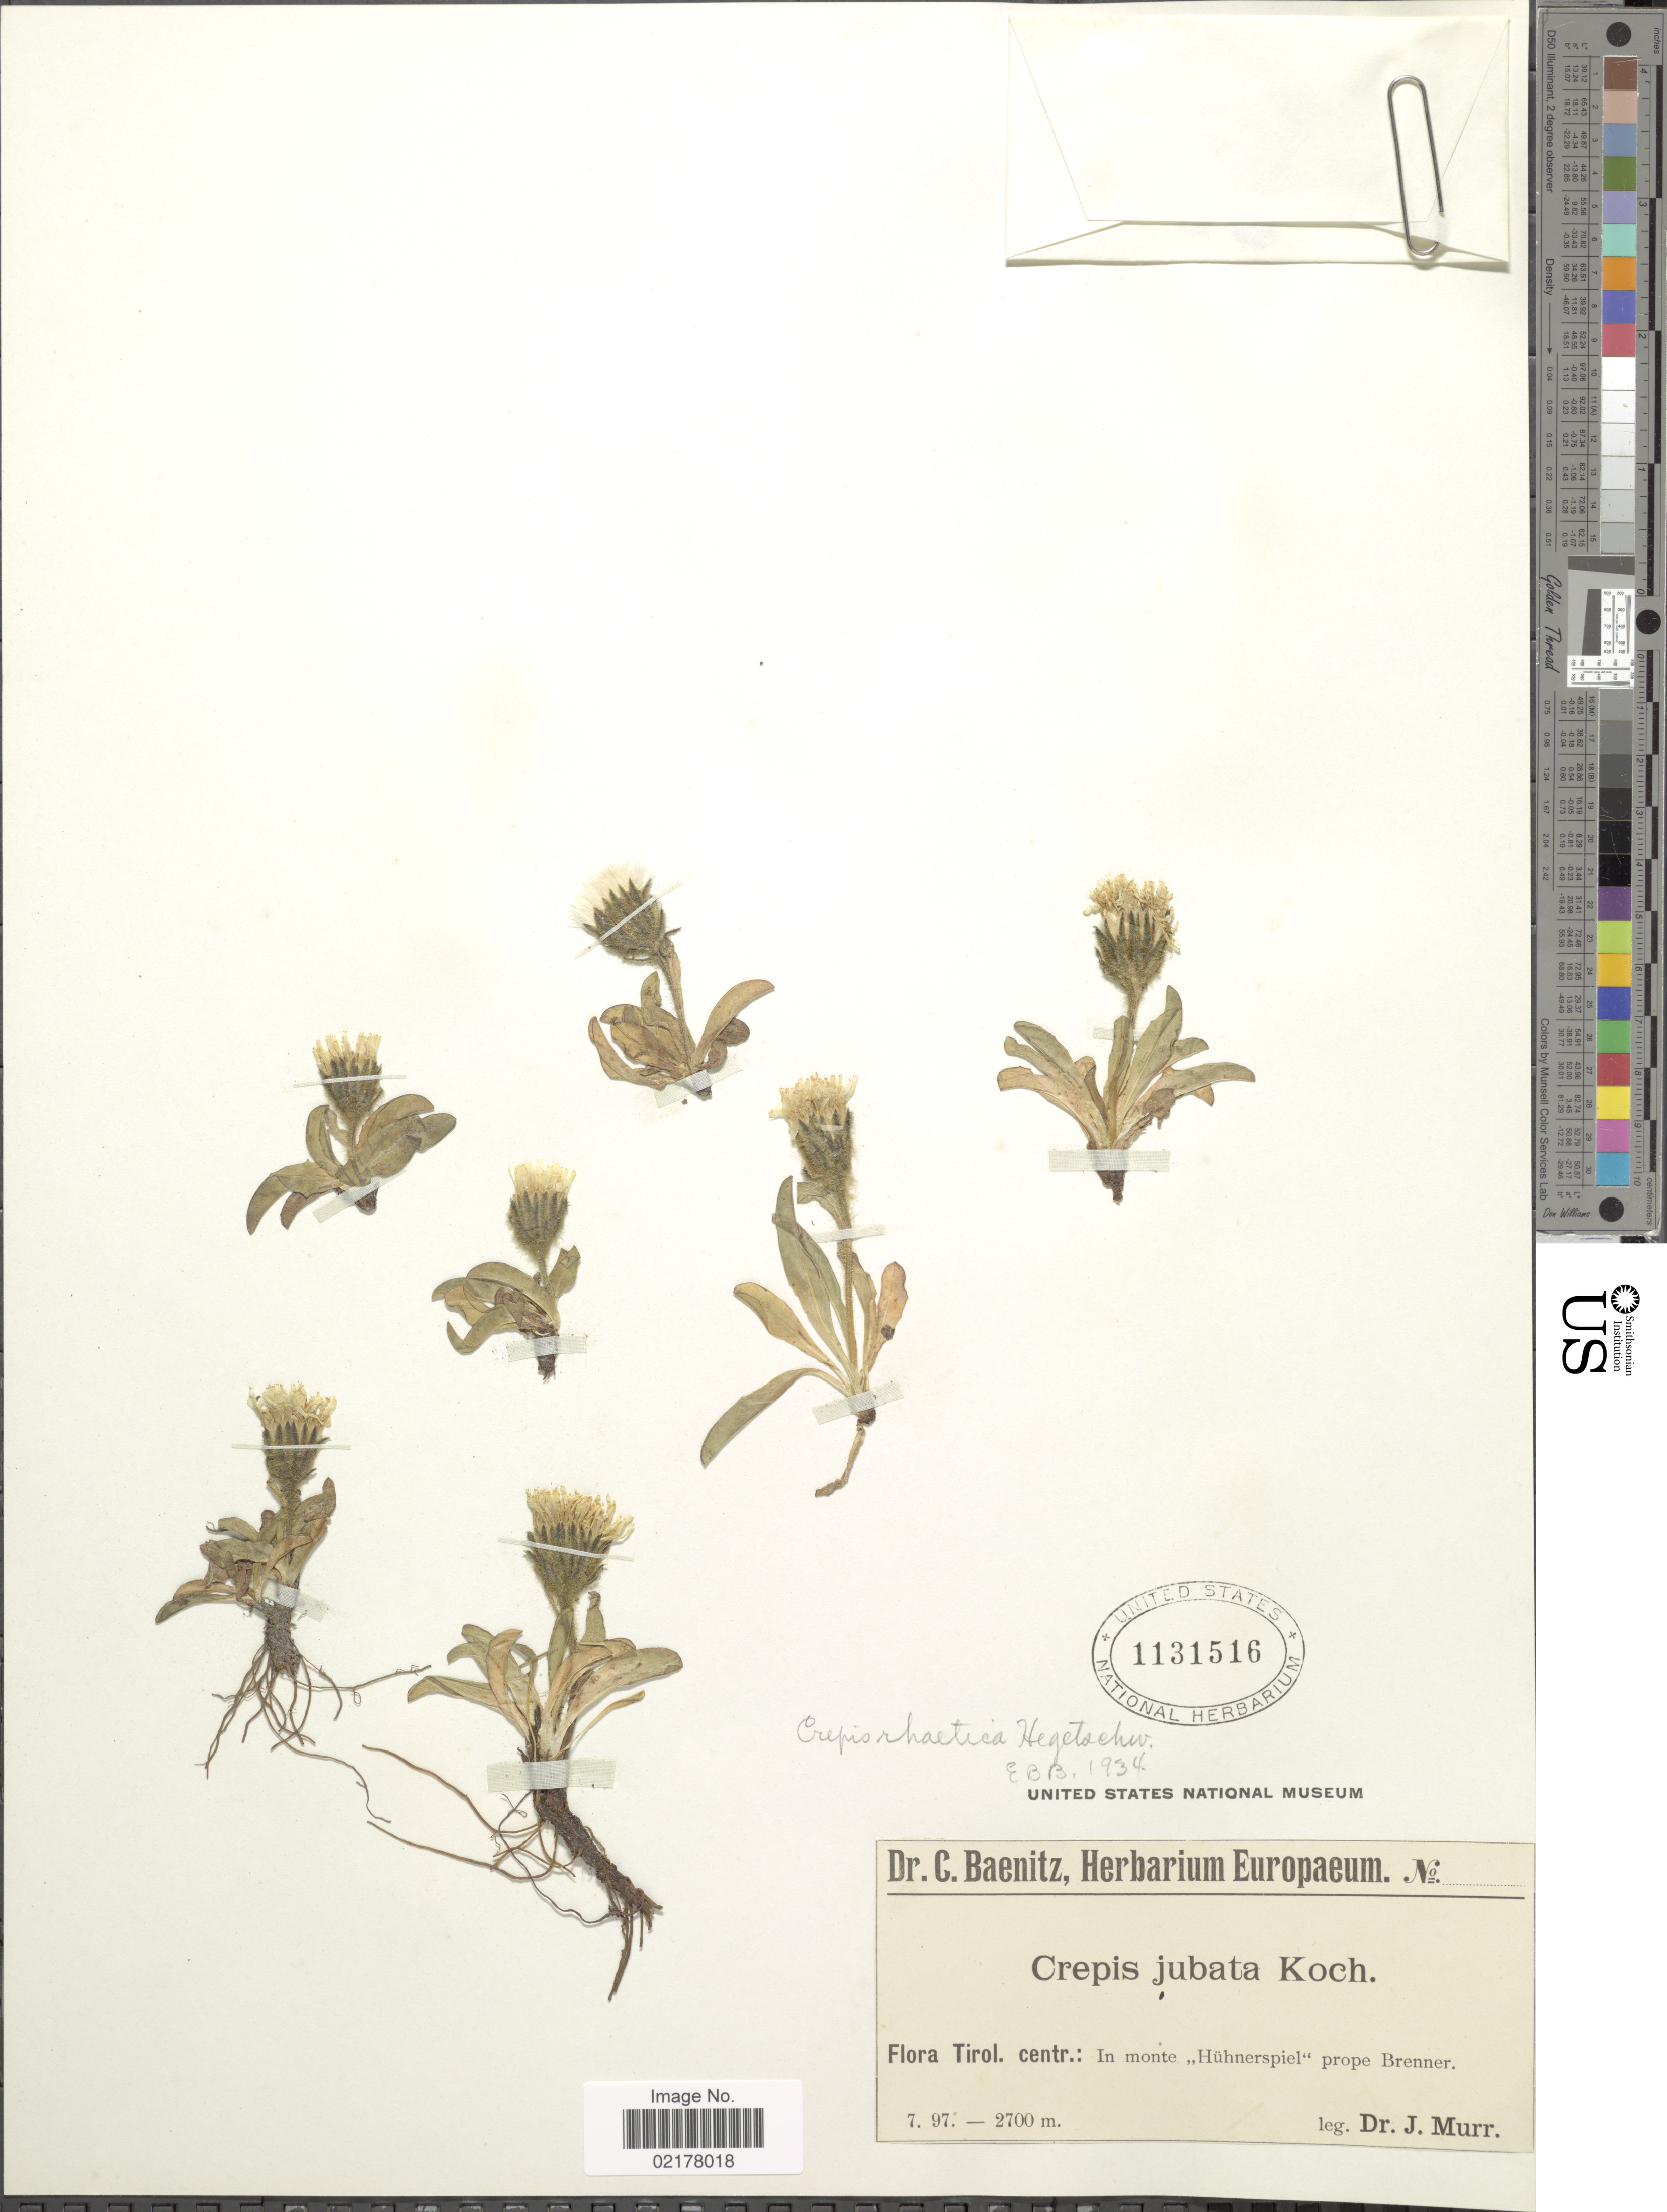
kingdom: Plantae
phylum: Tracheophyta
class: Magnoliopsida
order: Asterales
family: Asteraceae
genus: Crepis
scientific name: Crepis rhaetica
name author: Hegetschw.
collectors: J. Murr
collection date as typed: Transcribed d/m/y: /7/97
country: Italy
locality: Tirol. centr.: In monte Hühnerspiel prope Brenner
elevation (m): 2700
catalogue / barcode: US 1131516